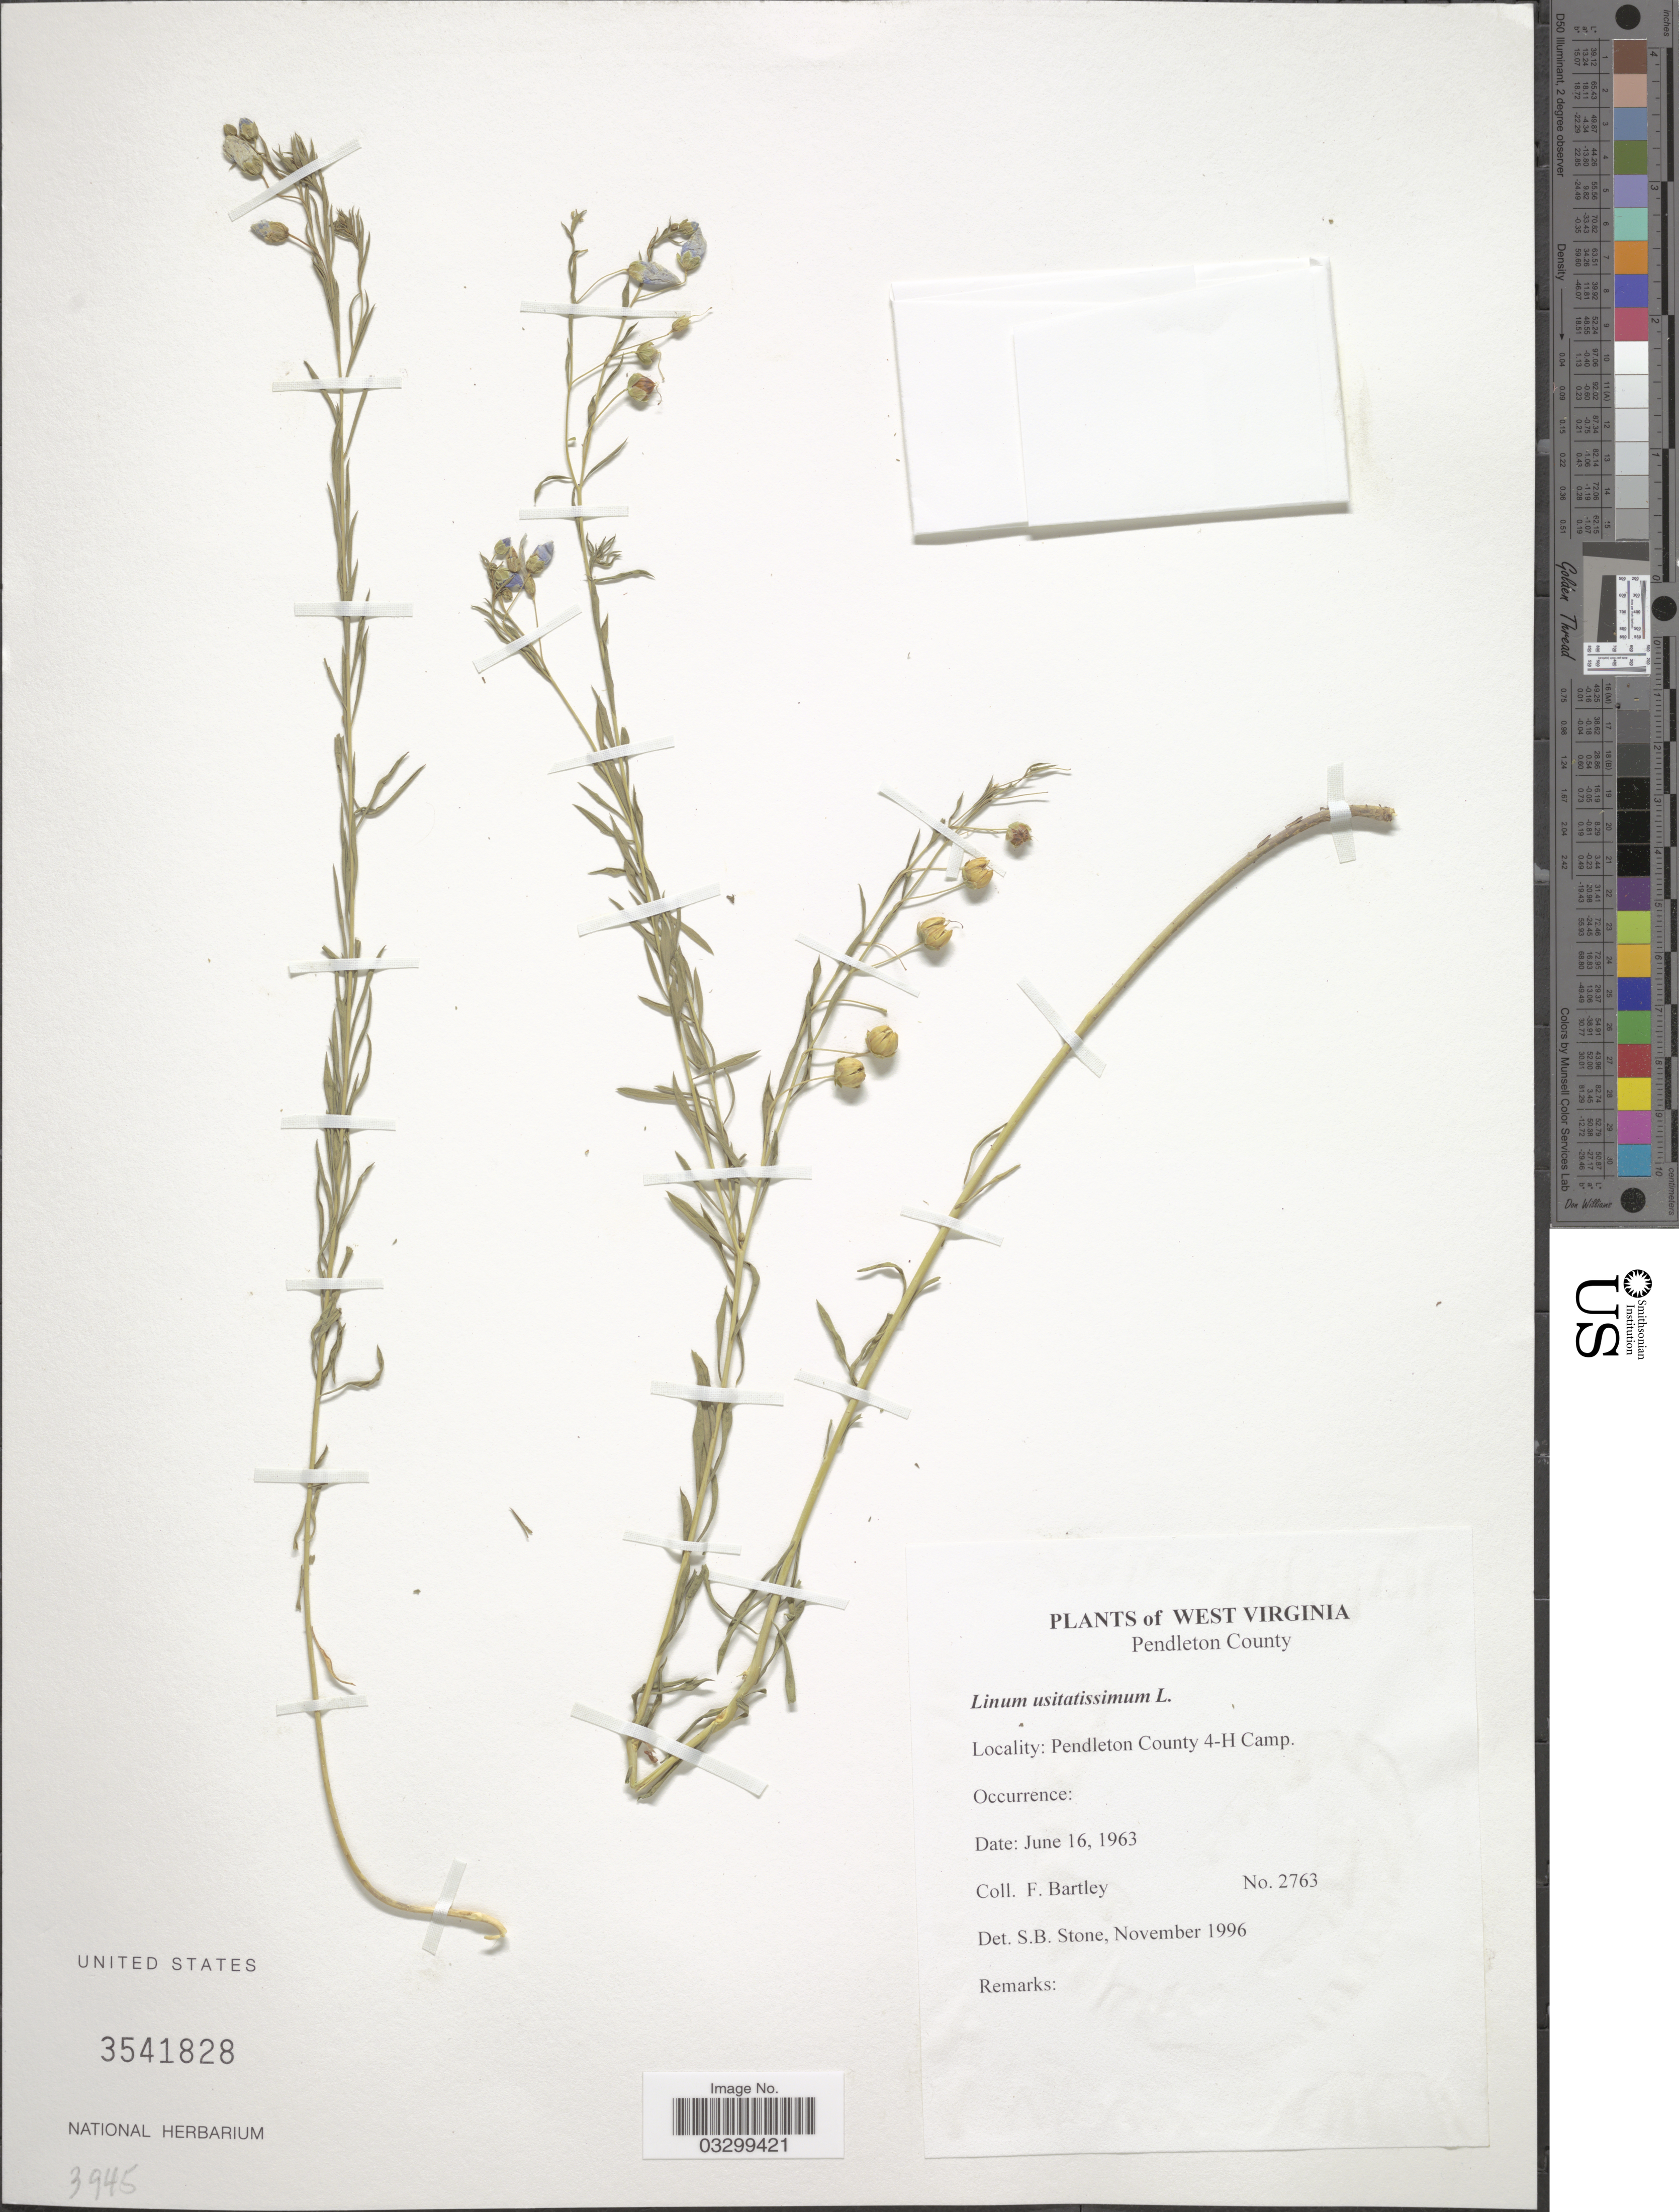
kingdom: Plantae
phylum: Tracheophyta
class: Magnoliopsida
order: Malpighiales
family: Linaceae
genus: Linum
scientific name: Linum usitatissimum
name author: L.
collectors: F. Bartley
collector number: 2763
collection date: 1963-06-16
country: United States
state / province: West Virginia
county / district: Pendleton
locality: Pendleton County. Pendleton County 4-H Camp.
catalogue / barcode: US 3541828